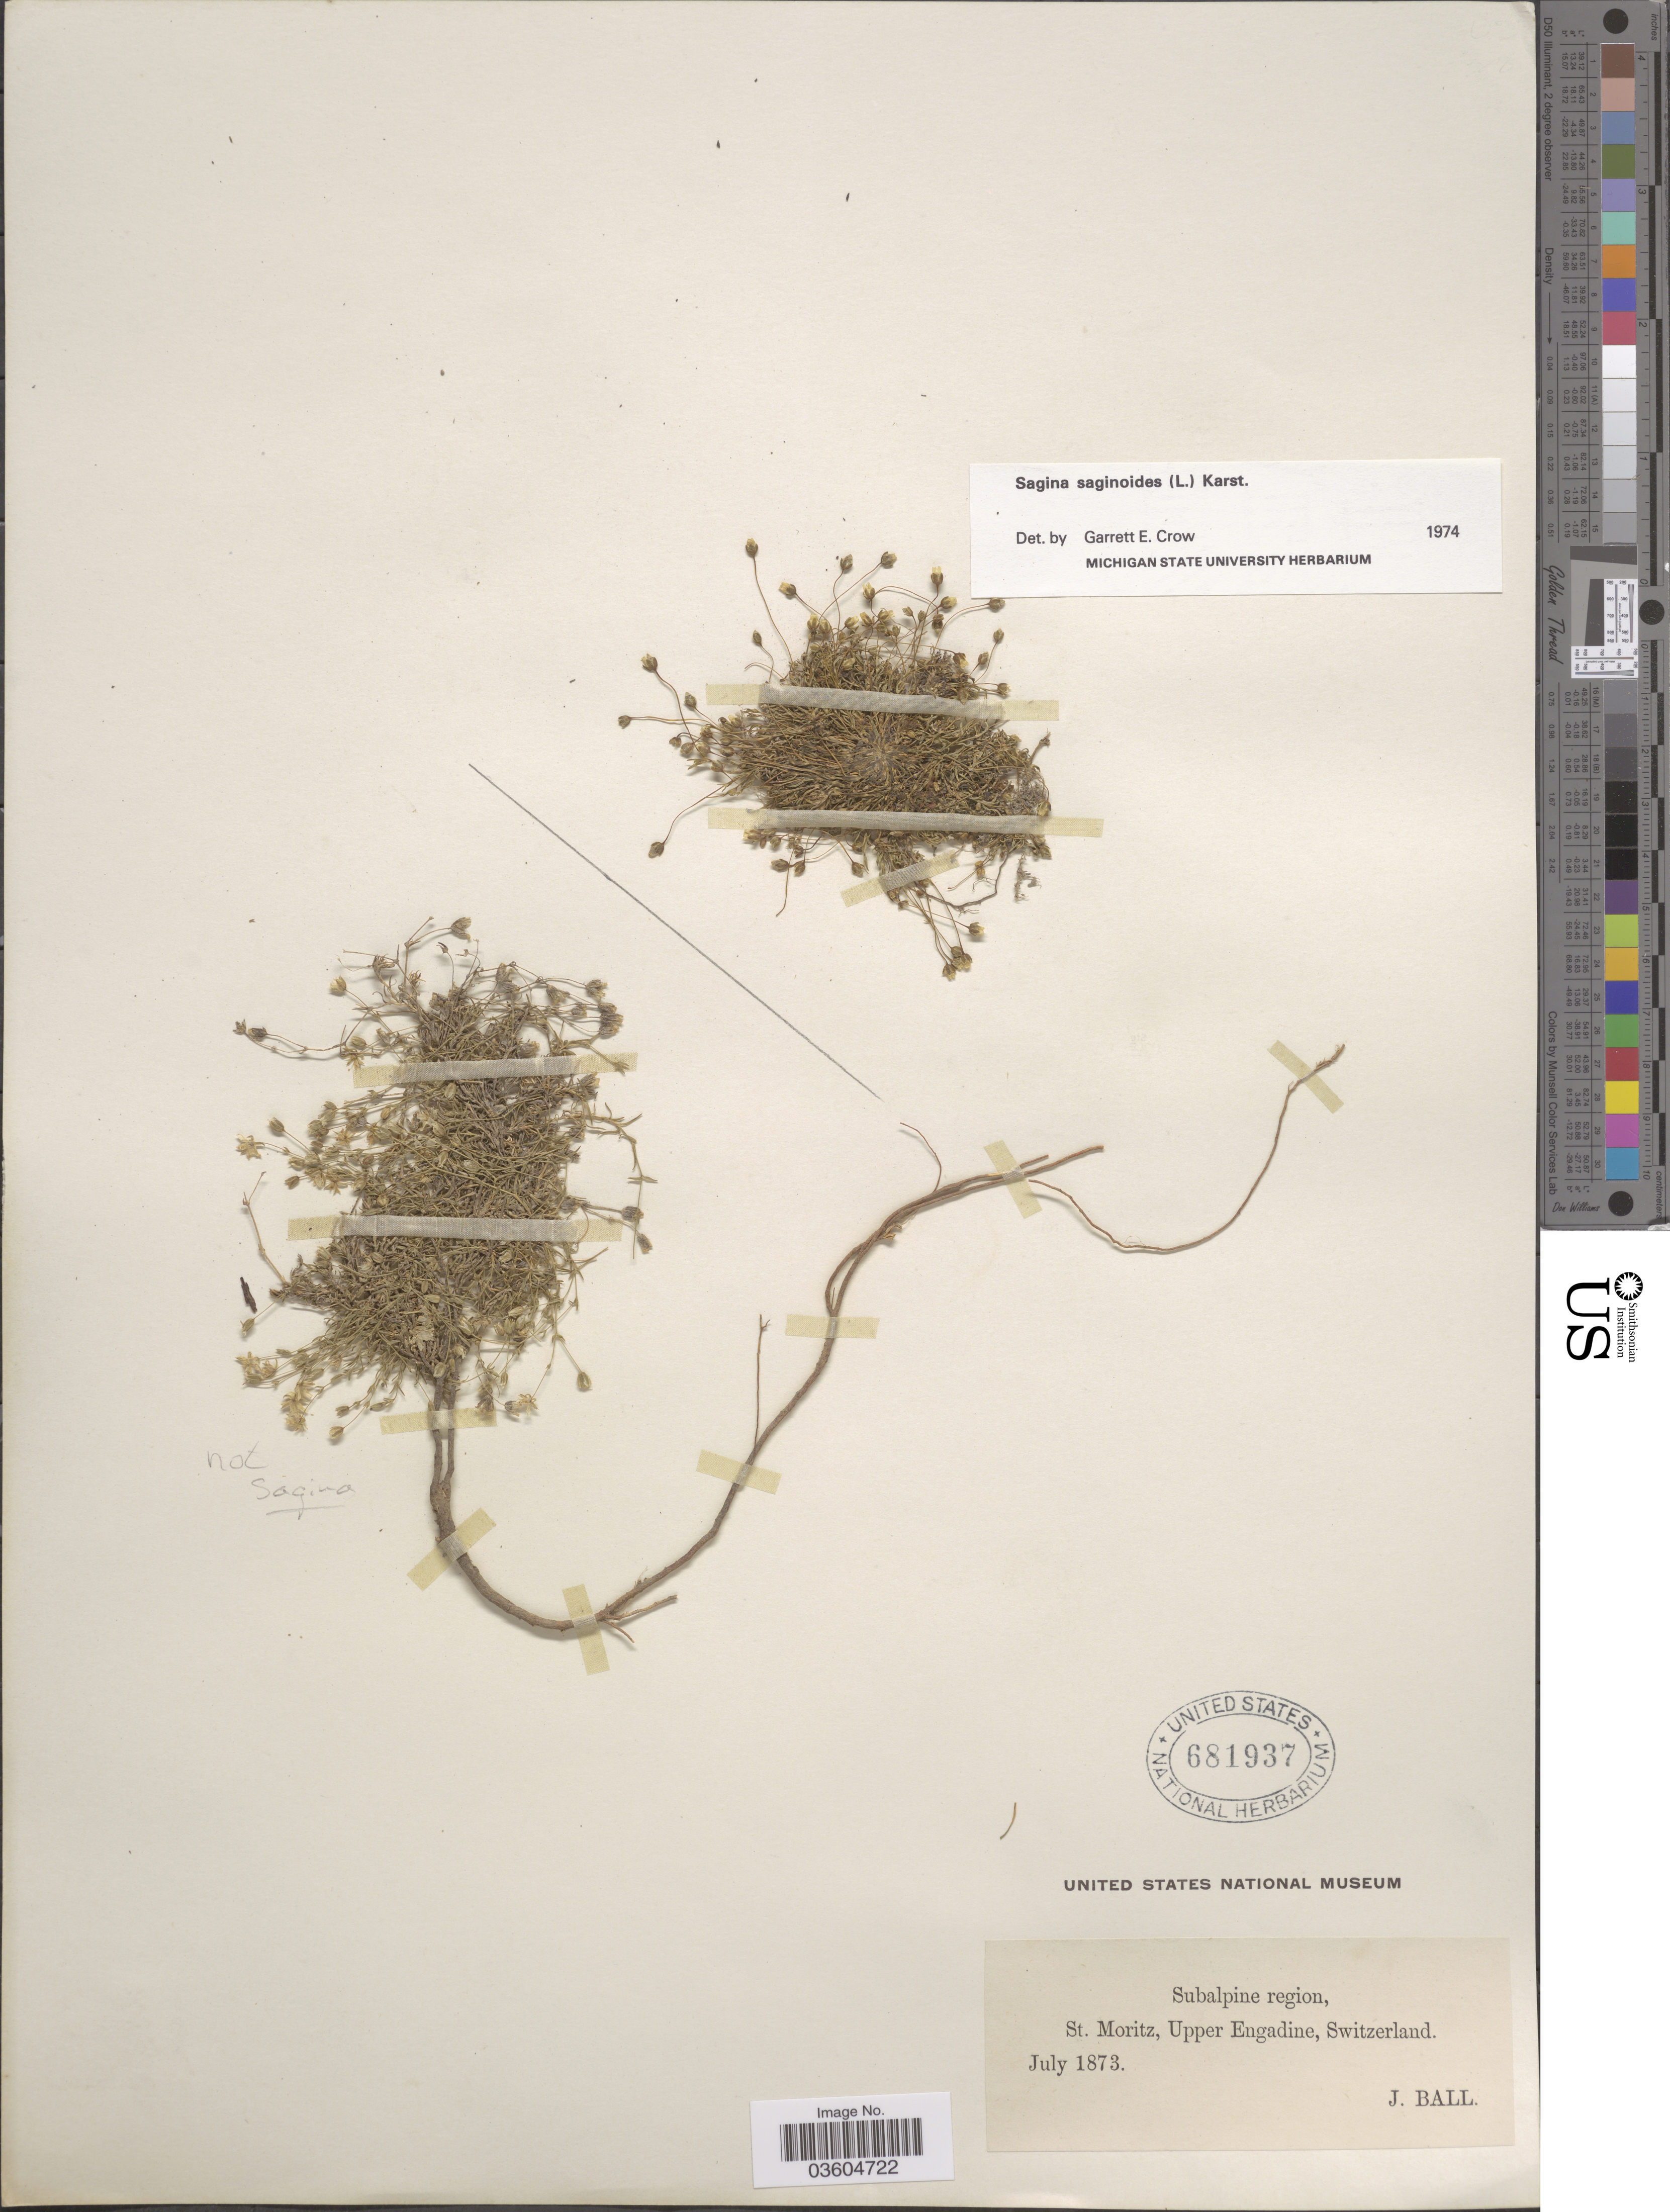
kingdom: Plantae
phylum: Tracheophyta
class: Magnoliopsida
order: Caryophyllales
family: Caryophyllaceae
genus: Sagina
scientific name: Sagina saginoides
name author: (L.) H. Karst.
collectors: J. Ball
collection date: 1873-07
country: Switzerland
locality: Subalpine region, St. Moritz, Upper Engadine.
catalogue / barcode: US 681937